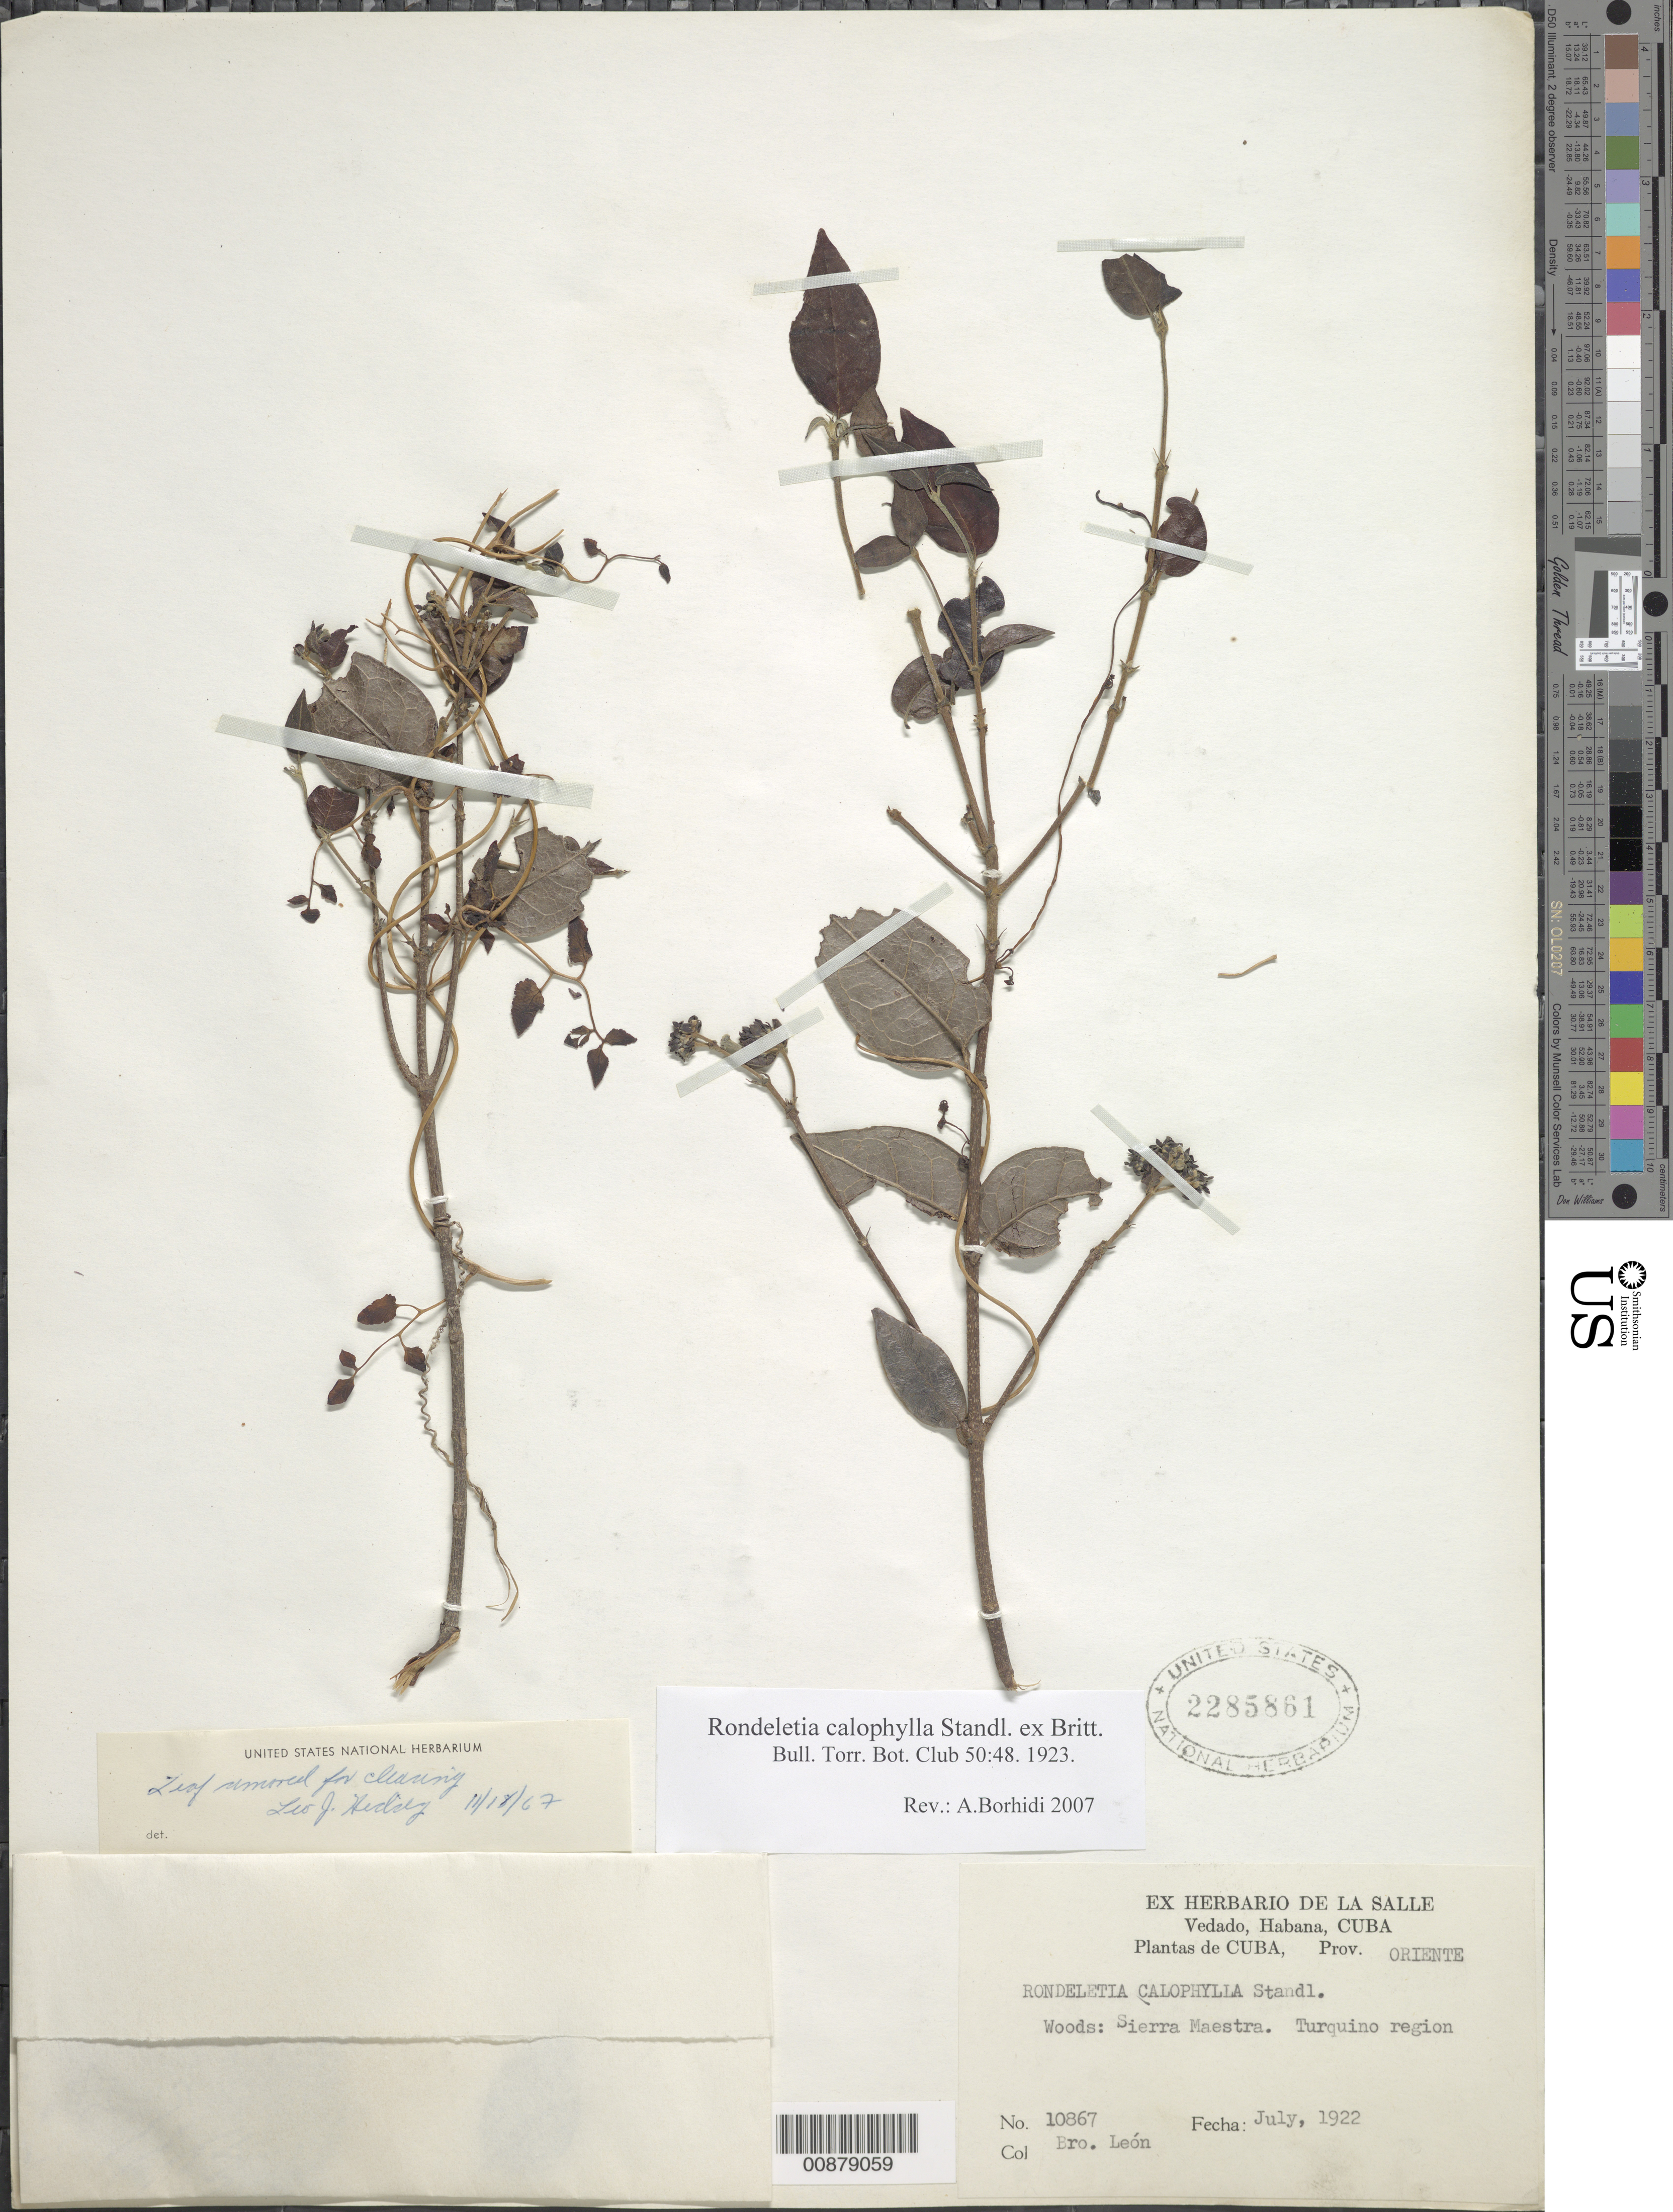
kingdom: Plantae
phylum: Tracheophyta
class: Magnoliopsida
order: Gentianales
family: Rubiaceae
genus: Rondeletia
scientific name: Rondeletia calophylla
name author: Standl.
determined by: Borhidi, Attila L.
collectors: Bro. León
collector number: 10867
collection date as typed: Jul 1922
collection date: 1922-07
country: Cuba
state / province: Oriente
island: Cuba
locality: Sierra Maestra, Turquino region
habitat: Woods.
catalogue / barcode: US 2285861